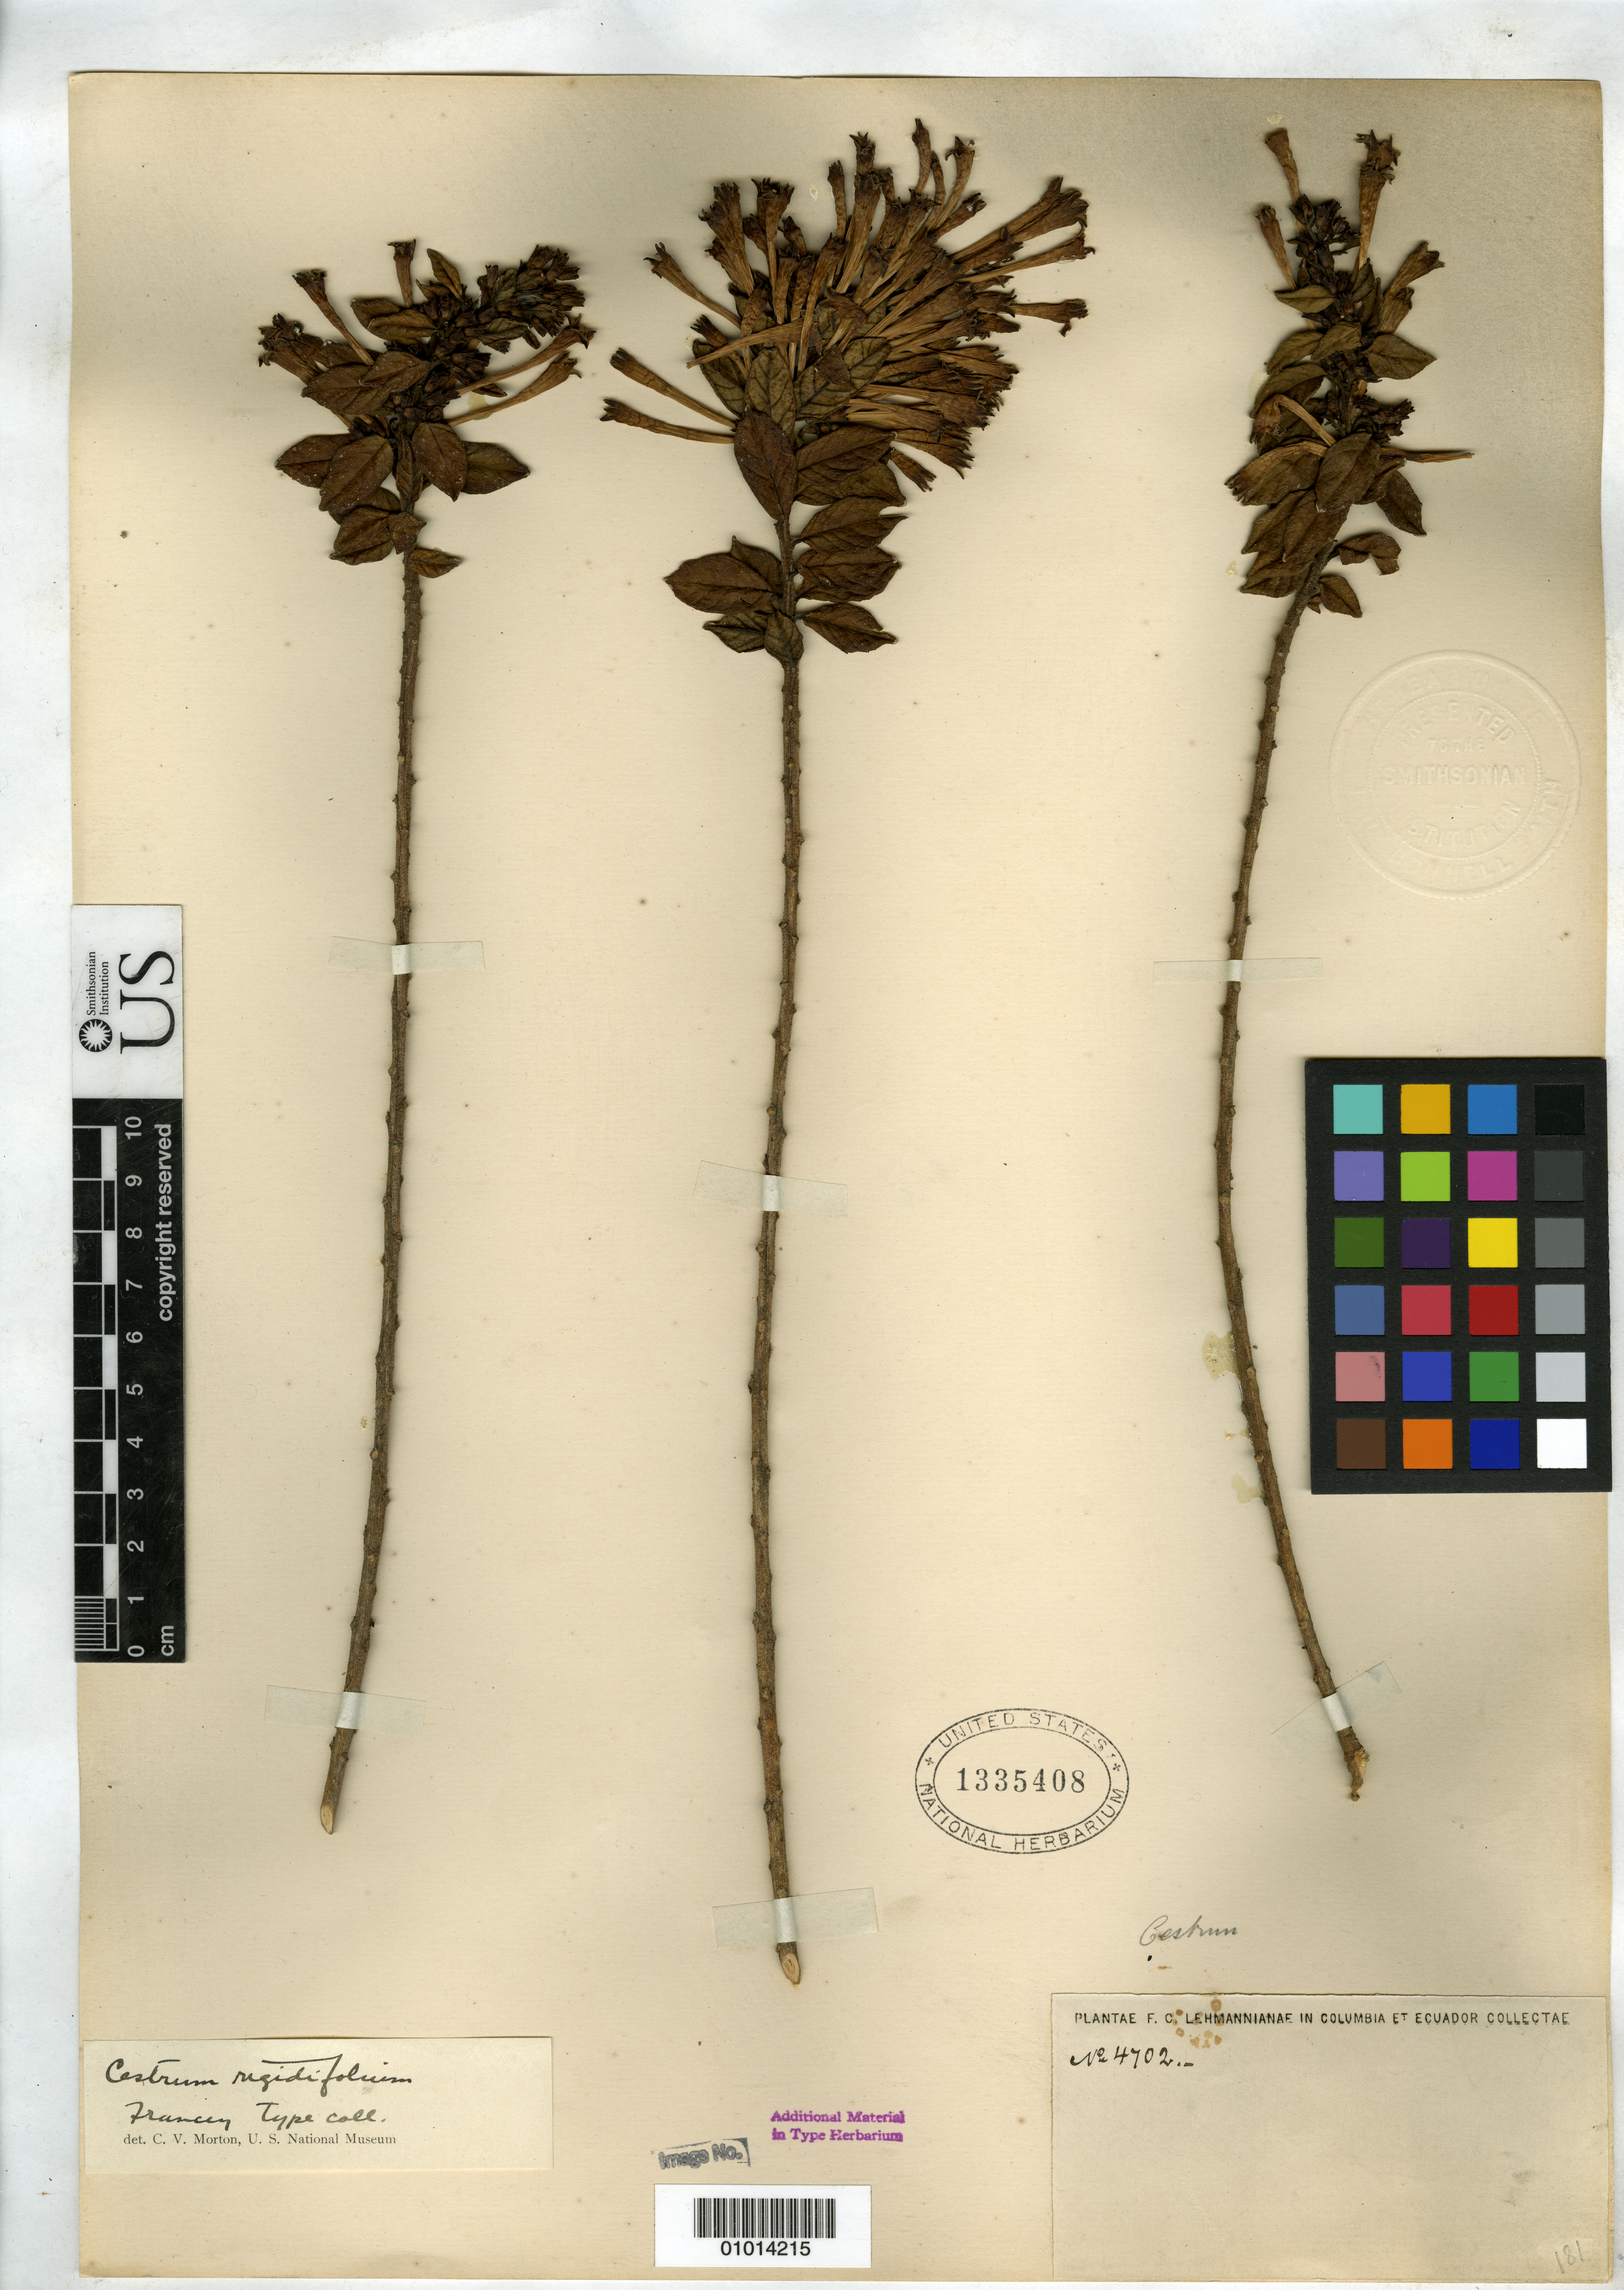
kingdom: Plantae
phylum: Tracheophyta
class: Magnoliopsida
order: Solanales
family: Solanaceae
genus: Cestrum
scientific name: Cestrum rigidifolium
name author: Francey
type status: Isosyntype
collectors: F. C. Lehmann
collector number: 4702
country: Colombia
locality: Juga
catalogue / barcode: US 1335408